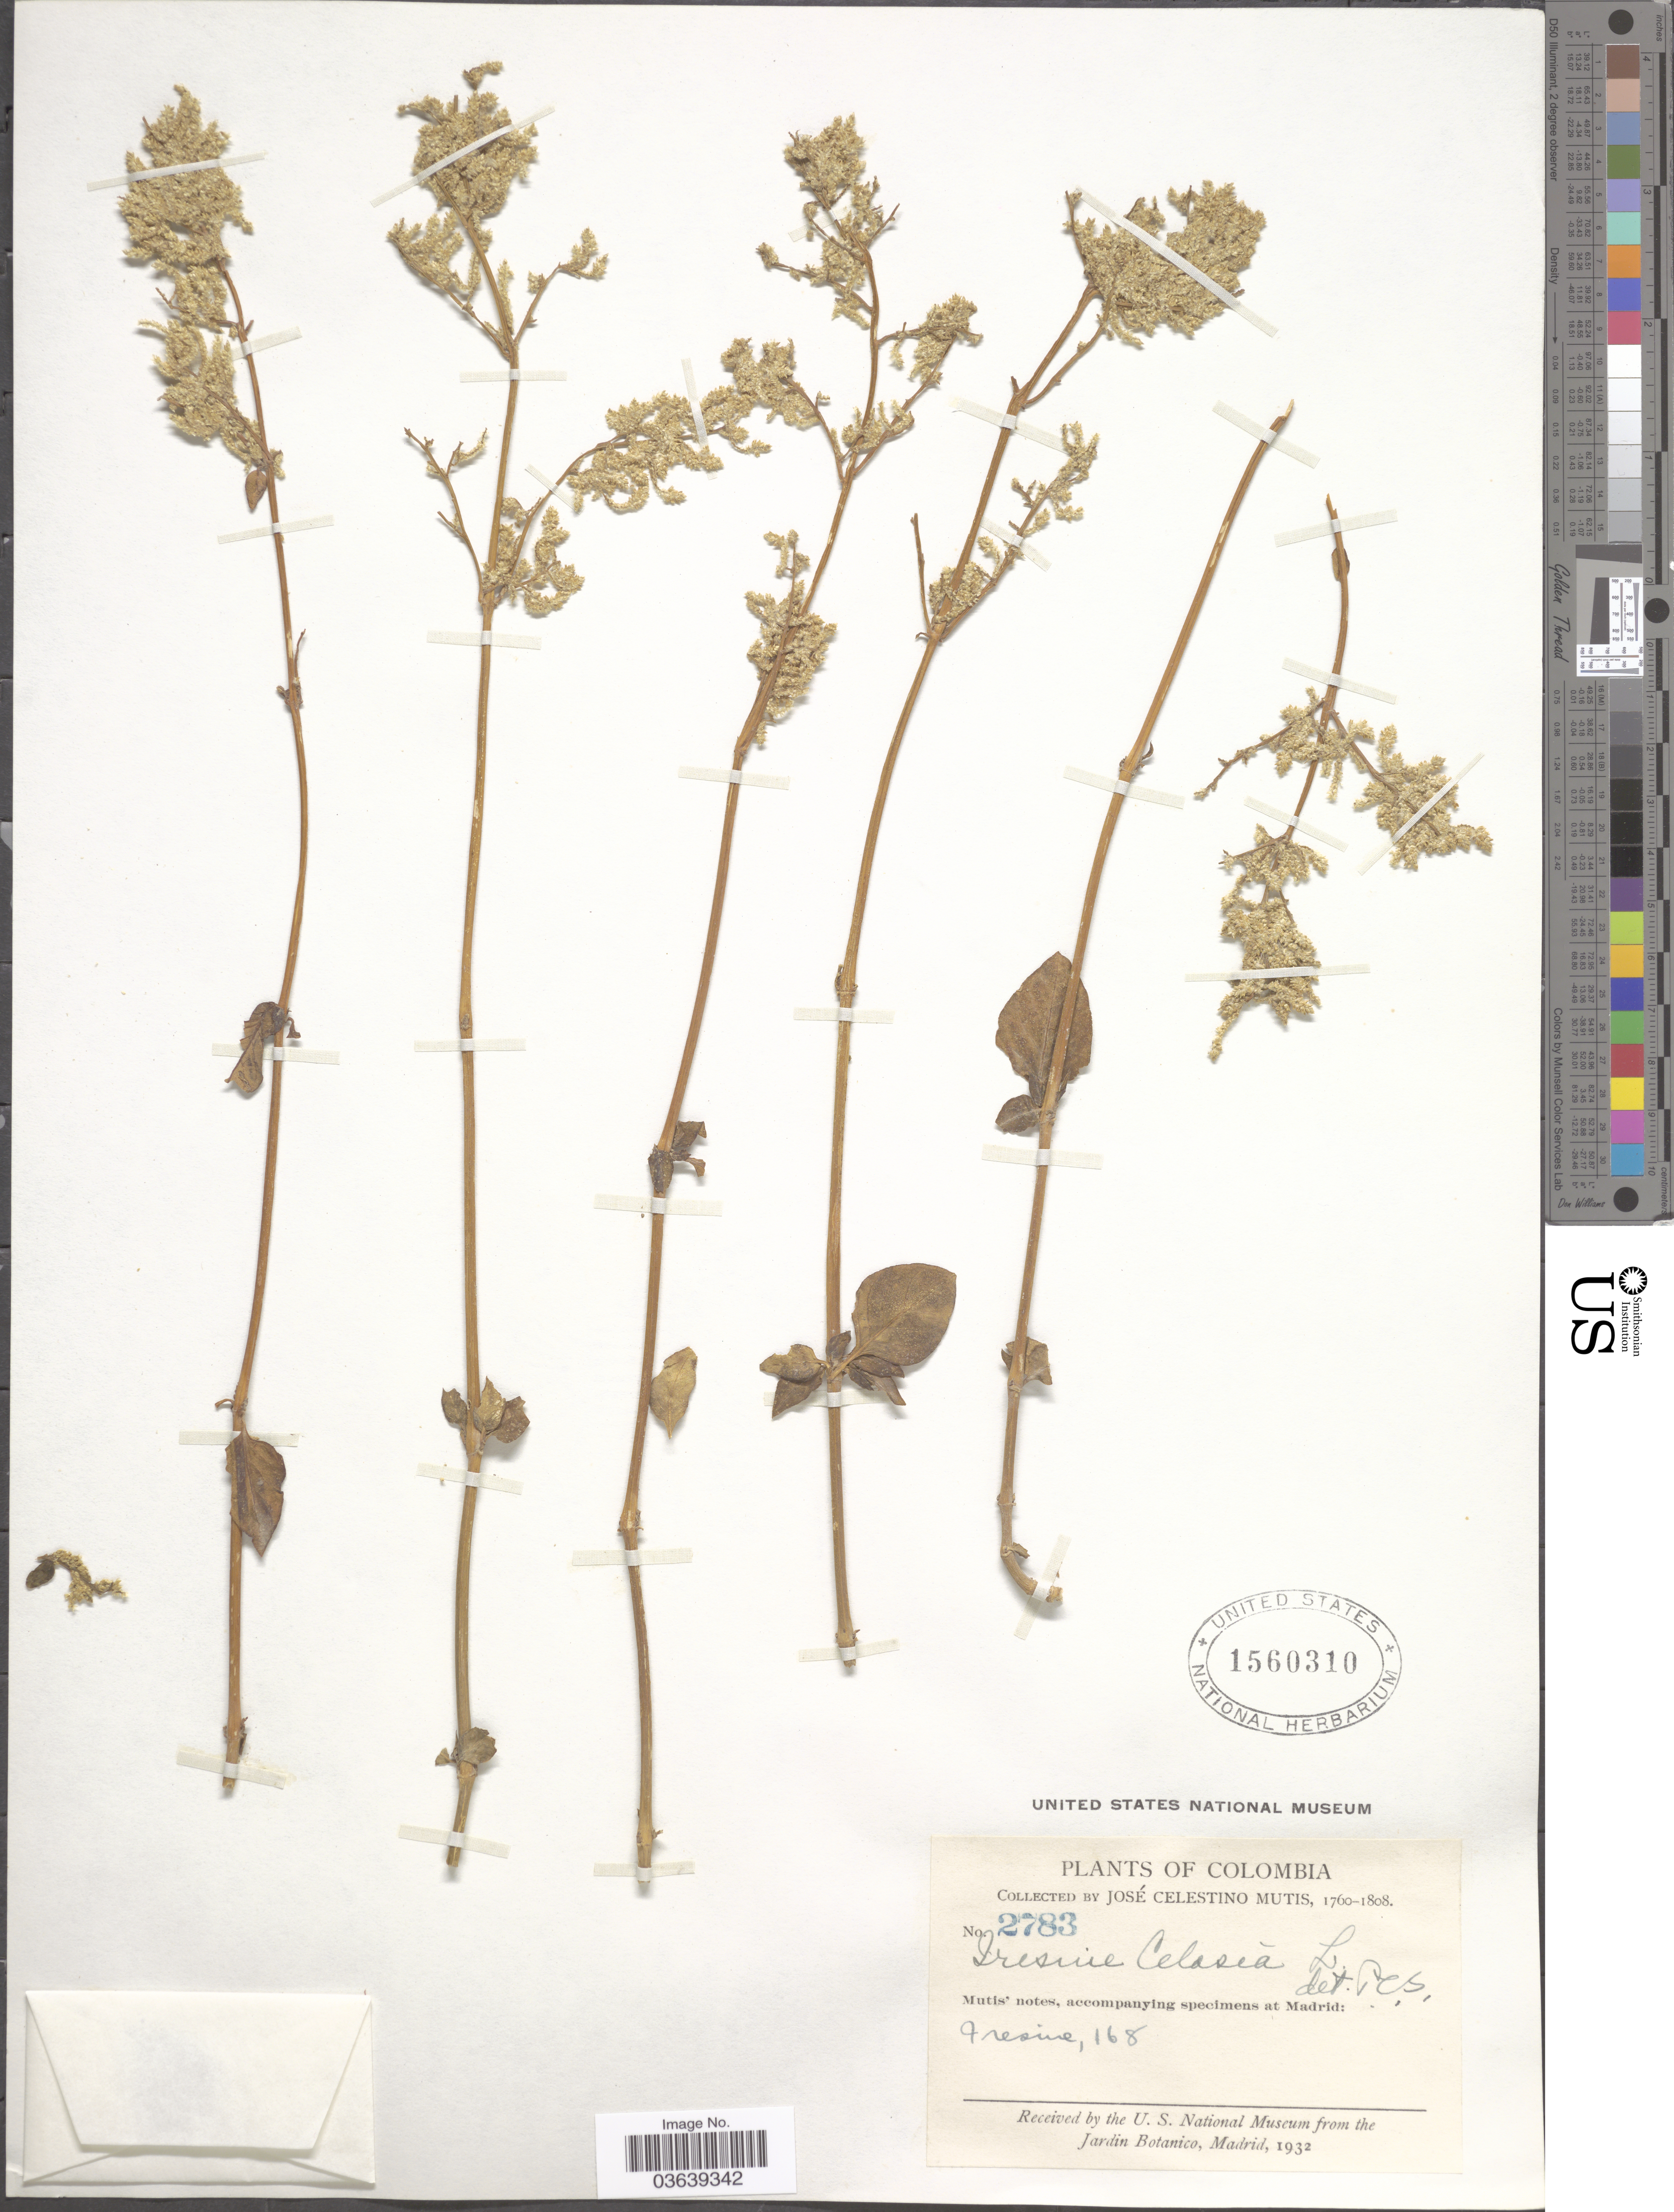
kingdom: Plantae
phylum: Tracheophyta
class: Magnoliopsida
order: Caryophyllales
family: Amaranthaceae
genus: Iresine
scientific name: Iresine celosia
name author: L.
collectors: J. C. B. Mutis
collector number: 2783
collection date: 1760/1808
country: Colombia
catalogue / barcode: US 1560310